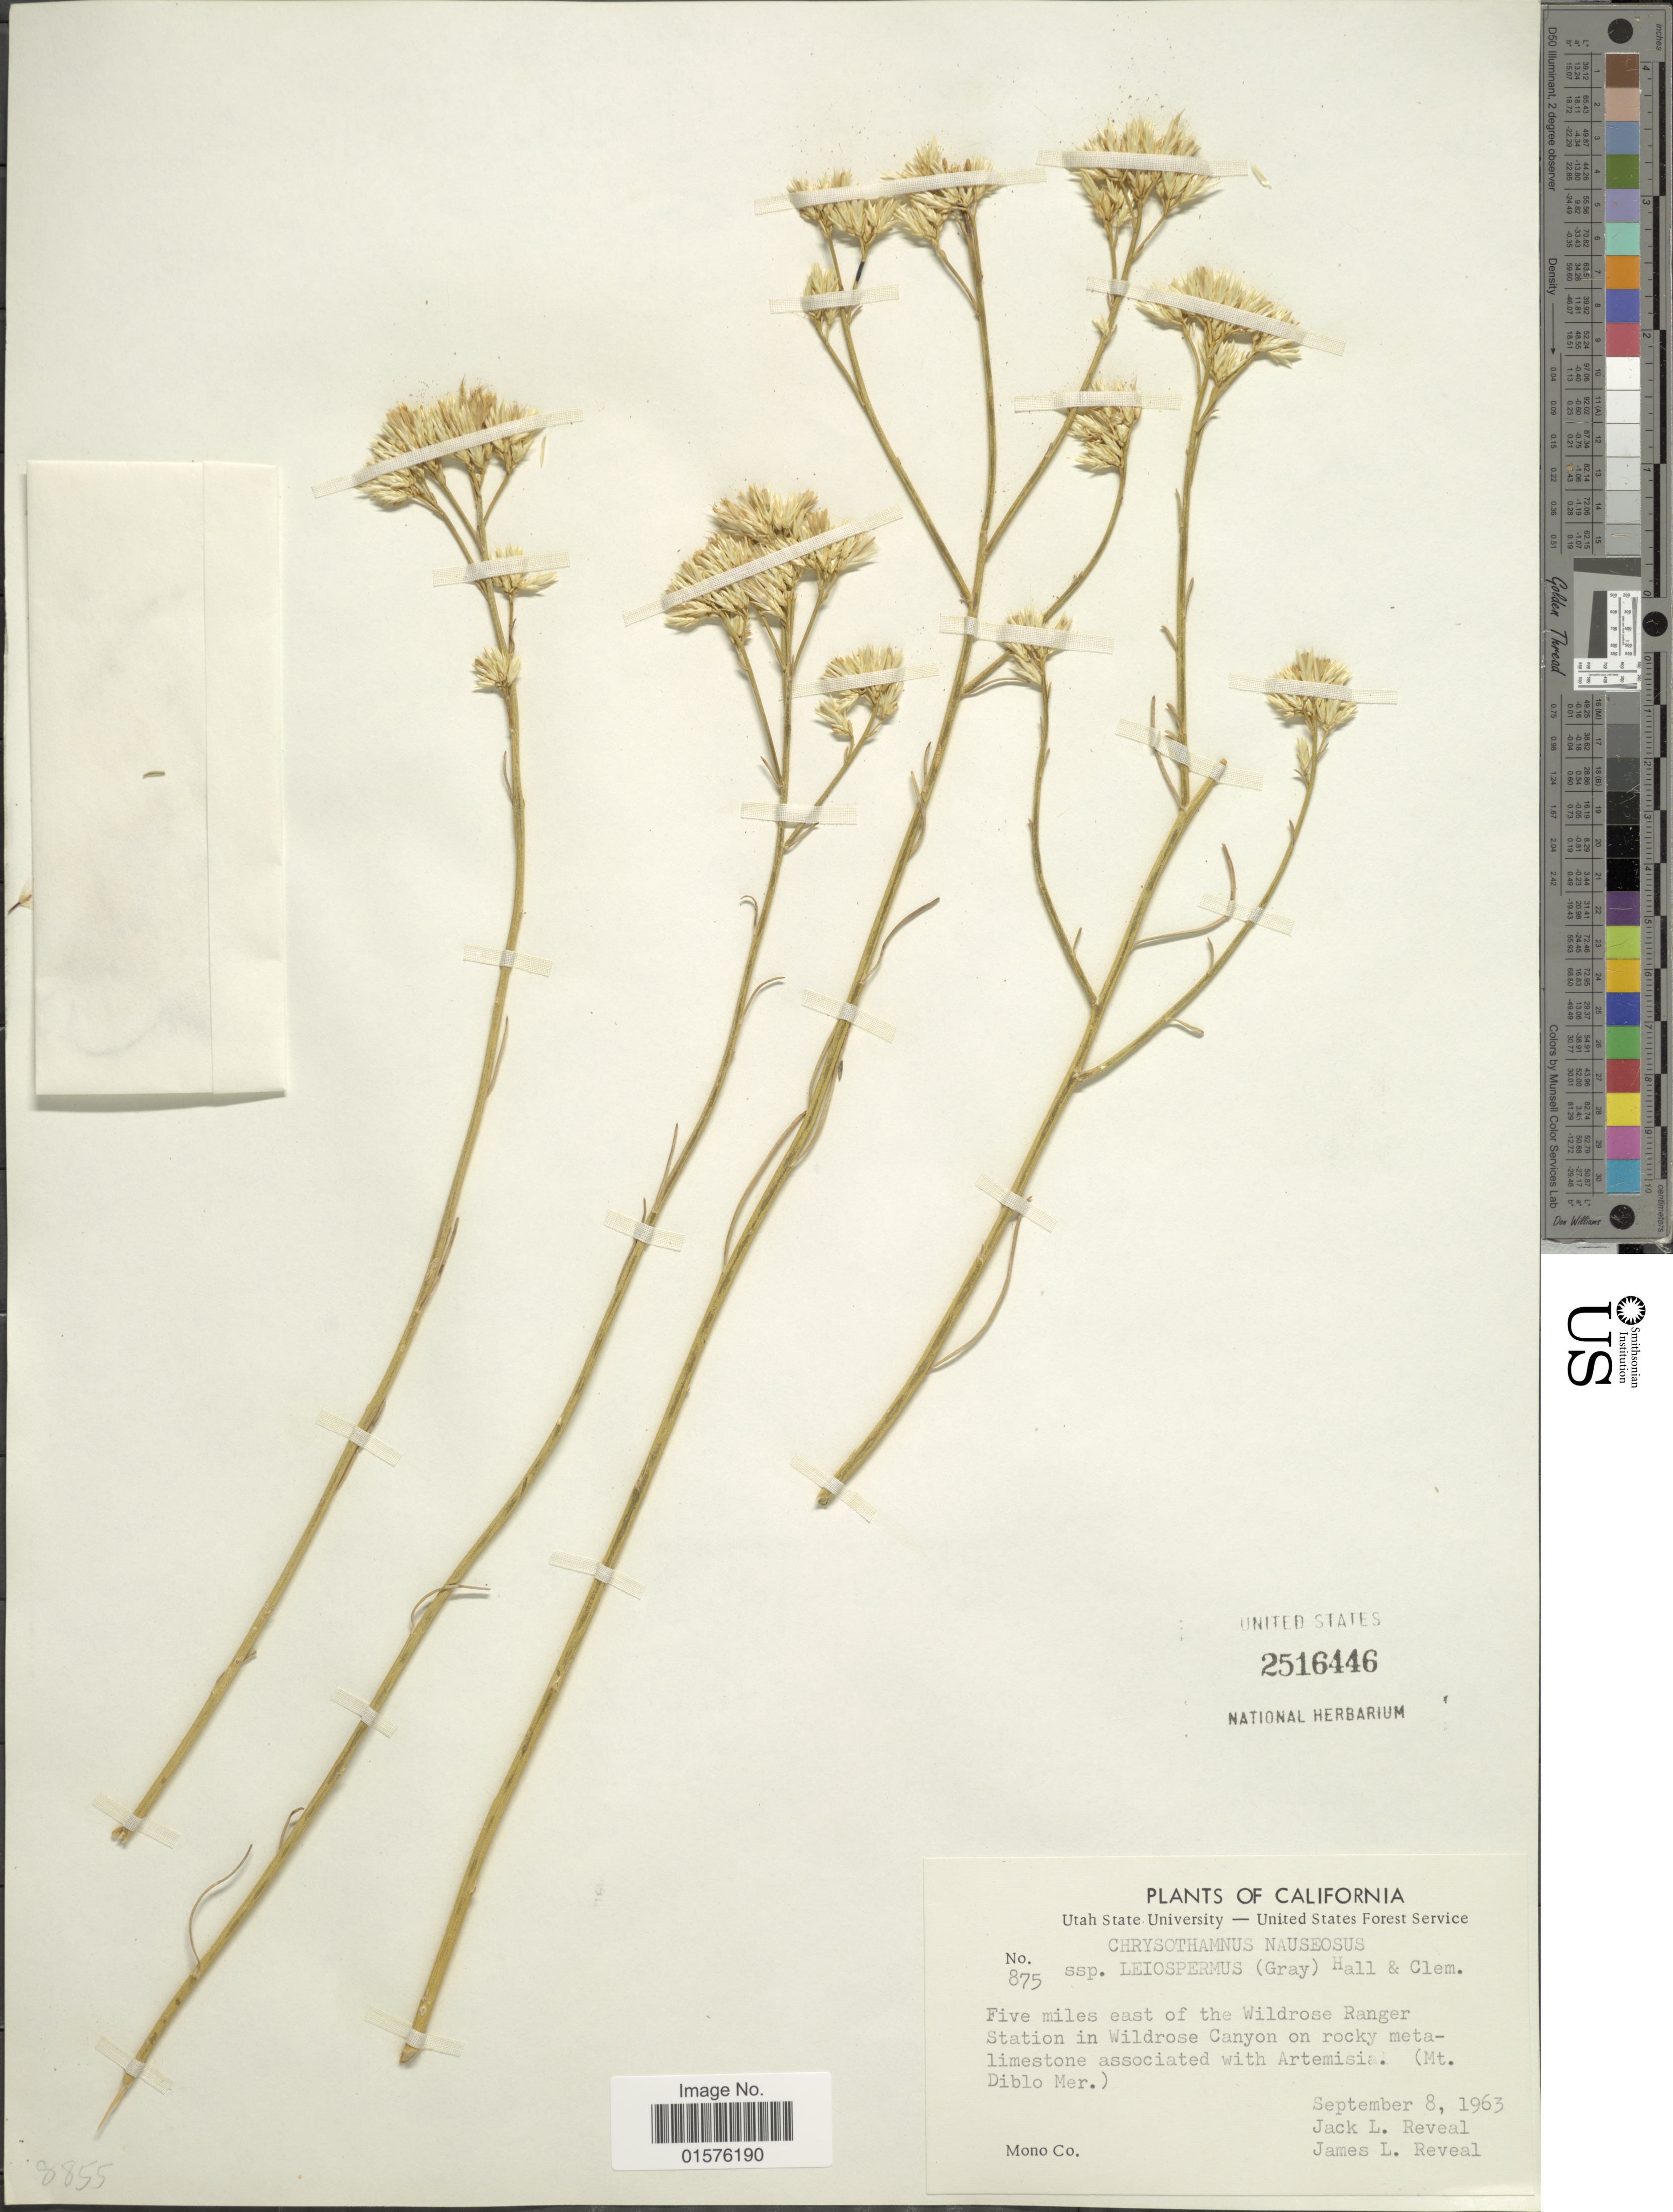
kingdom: Plantae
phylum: Tracheophyta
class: Magnoliopsida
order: Asterales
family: Asteraceae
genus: Ericameria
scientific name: Ericameria nauseosa var. leiosperma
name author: (A. Gray) G.L. Nesom & G.I. Baird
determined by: Urbatsch, Lowell E., Curator (LSU), Louisiana State University (UNITED STATES)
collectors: J. L. Reveal & J. L. Reveal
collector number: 875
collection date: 1963-09-08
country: United States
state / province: California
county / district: Mono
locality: Five miles east of the Wildrose Ranger Station in Wildrose Canyon. Mono Co.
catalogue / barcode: US 2516446